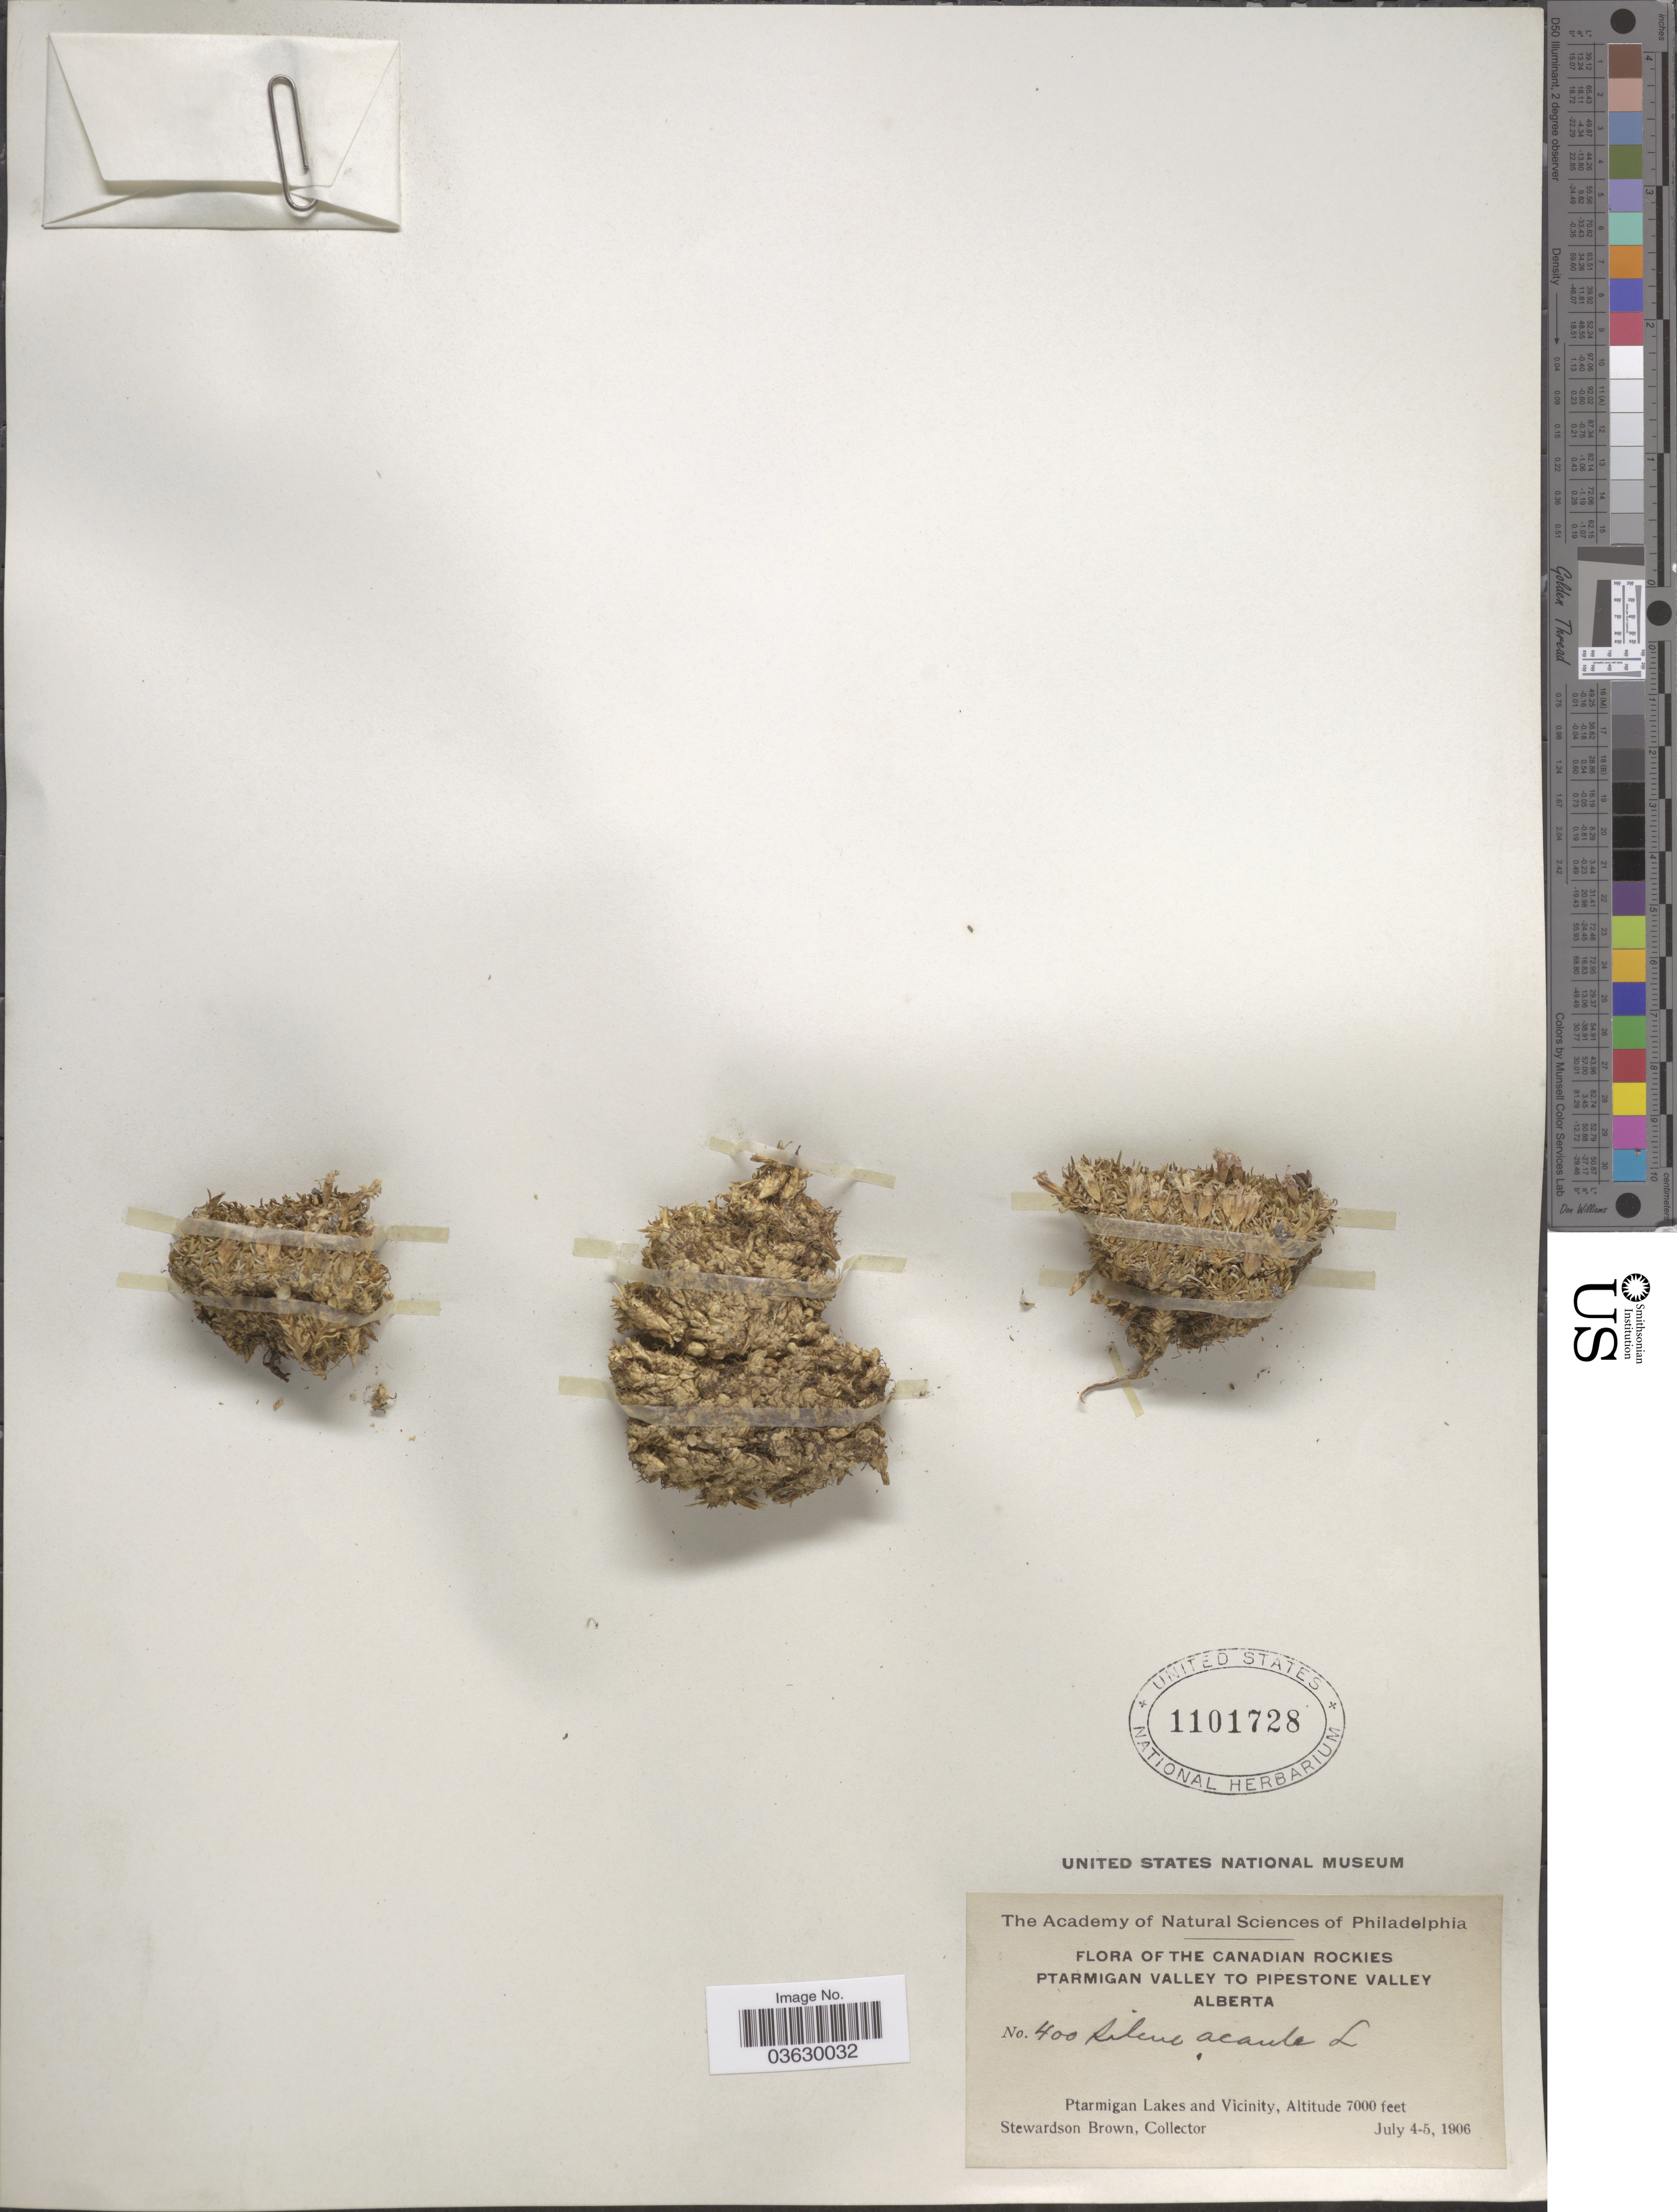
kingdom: Plantae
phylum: Tracheophyta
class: Magnoliopsida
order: Caryophyllales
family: Caryophyllaceae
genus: Silene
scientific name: Silene acaulis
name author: (L.) Jacq.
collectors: S. Brown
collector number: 400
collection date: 1906-07-04/1906-07-05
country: Canada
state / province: Alberta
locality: The Canadian Rockies. Ptarmigan Valley to Pipestone Valley. Ptarmigan Lakes and Vicinity.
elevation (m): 2134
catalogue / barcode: US 1101728